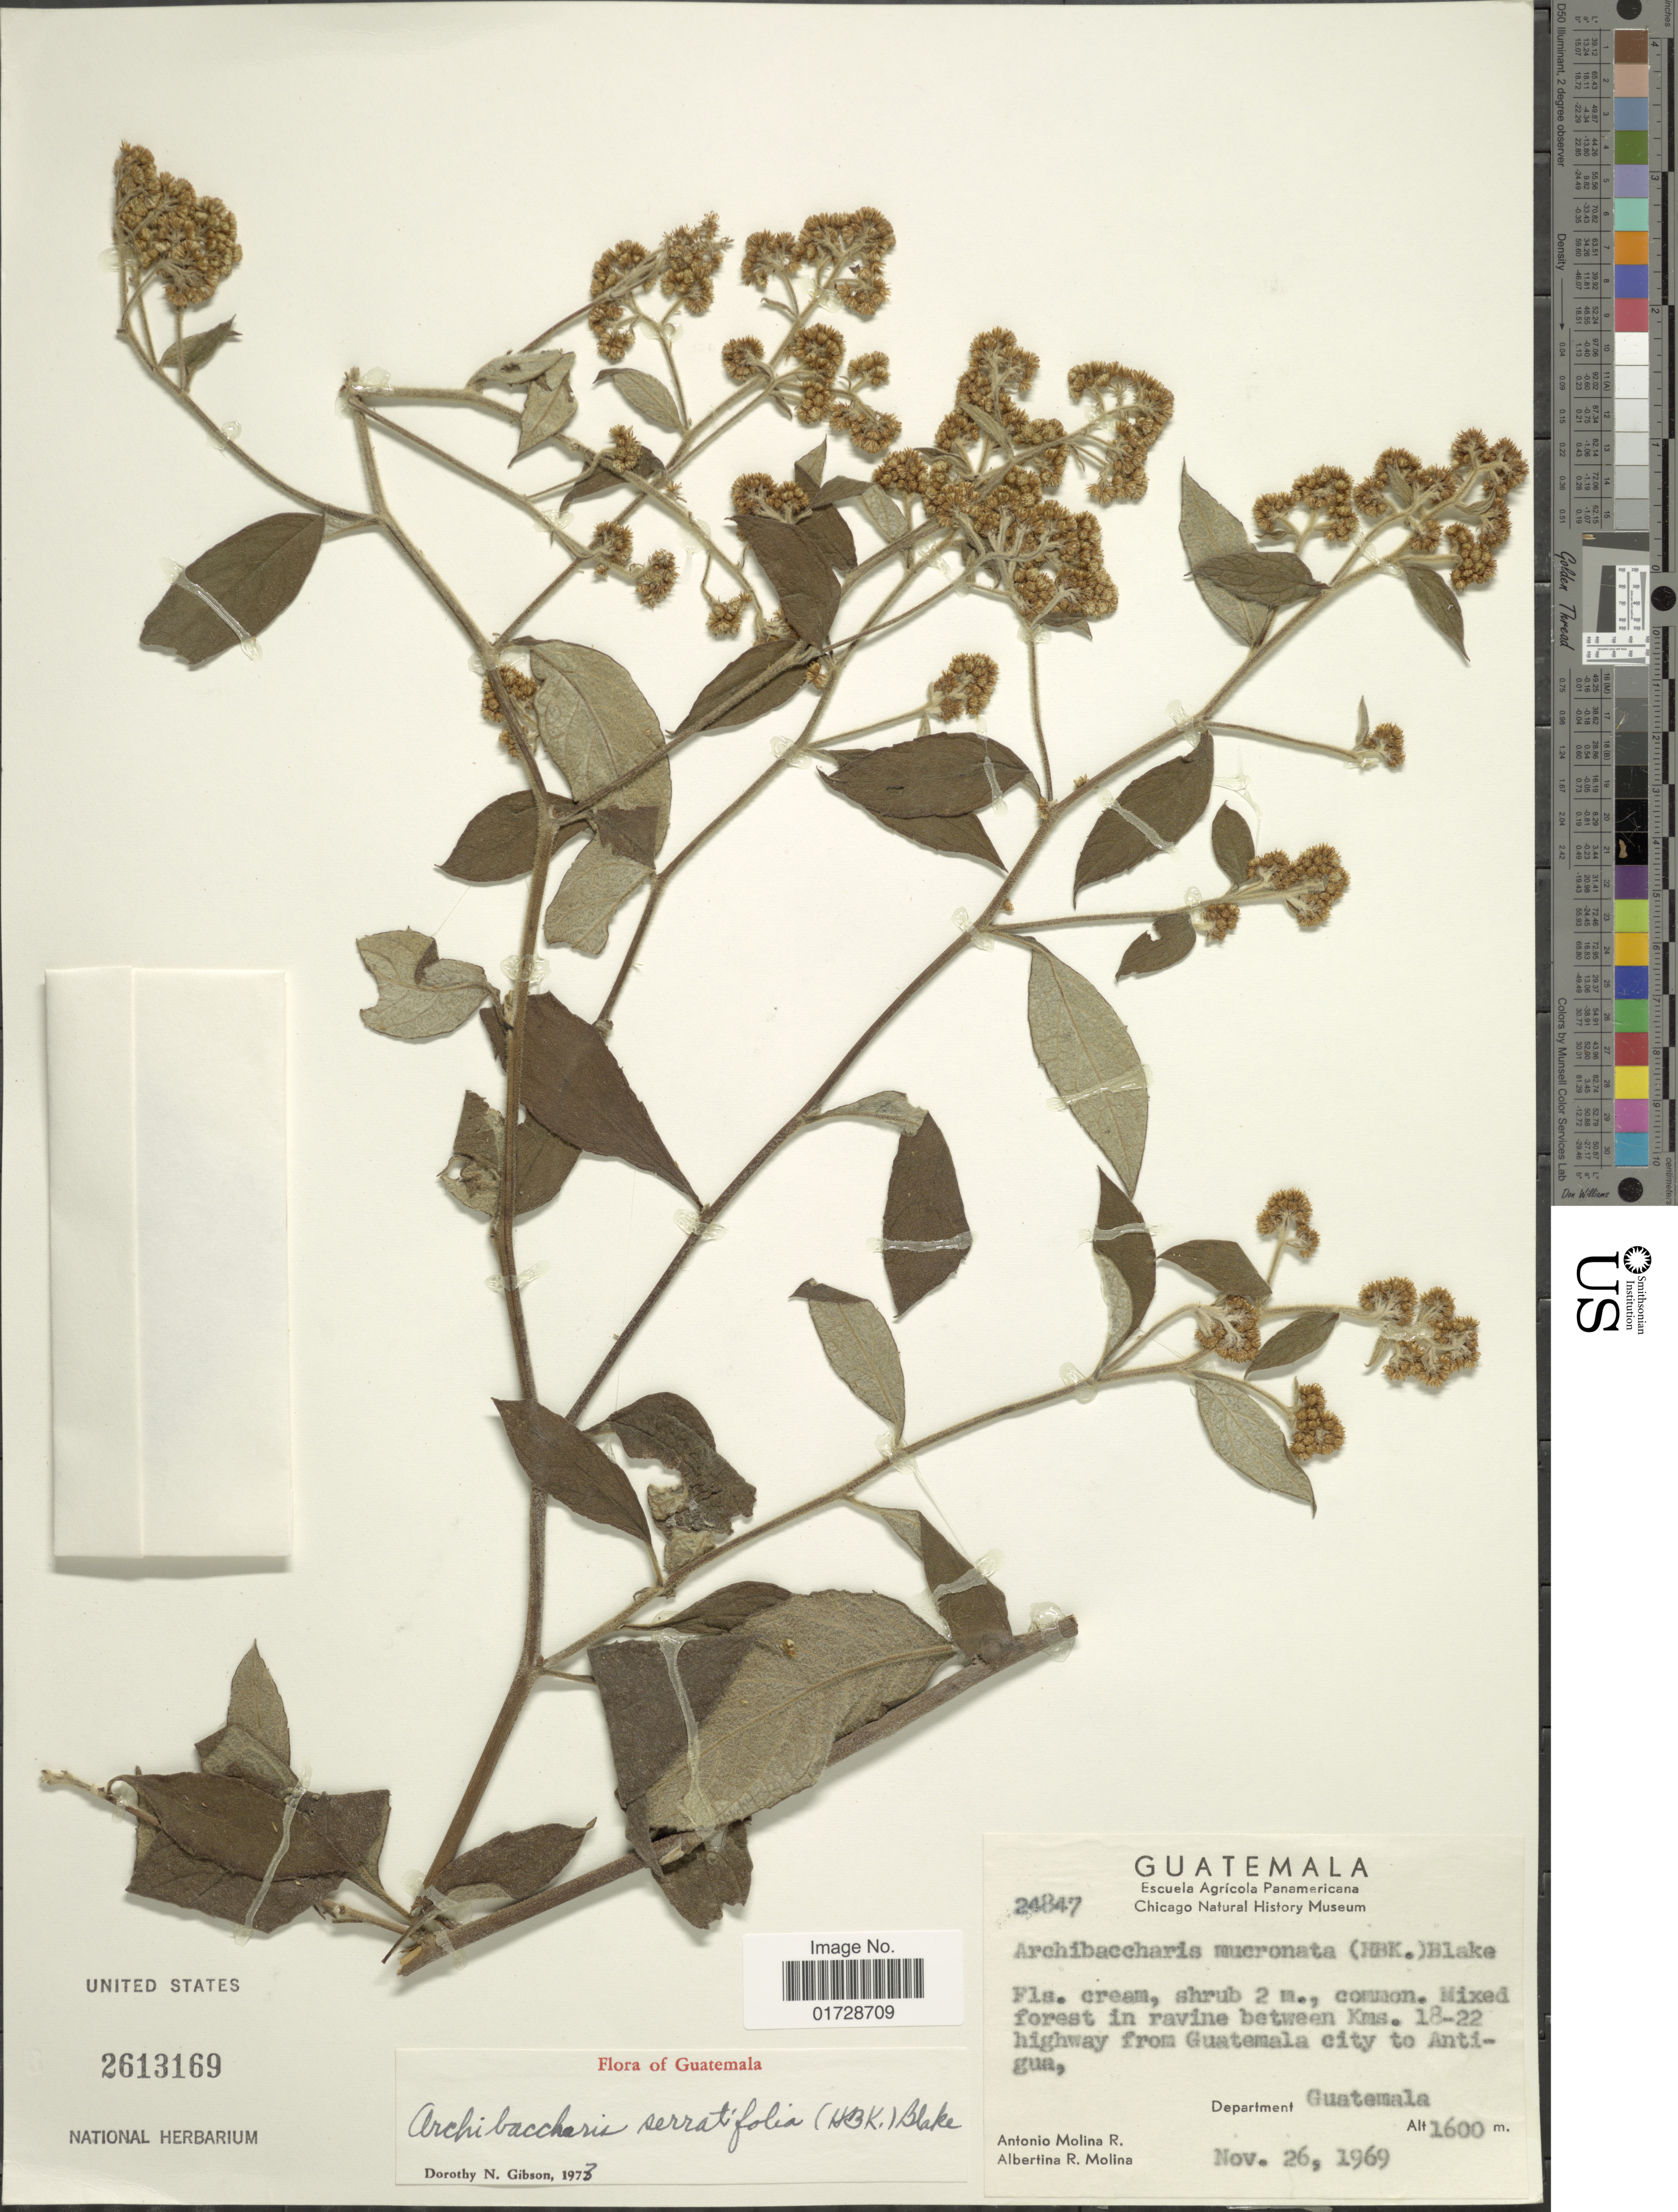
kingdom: Plantae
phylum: Tracheophyta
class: Magnoliopsida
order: Asterales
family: Asteraceae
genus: Archibaccharis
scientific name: Archibaccharis serratifolia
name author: (Kunth) S.F. Blake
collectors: A. Molina R. & A. R. Molina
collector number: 24847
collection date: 1969-11-26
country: Guatemala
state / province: Guatemala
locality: Between Kms 18-22 highway from Guatemala city to Antigua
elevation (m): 1600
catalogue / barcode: US 2613169